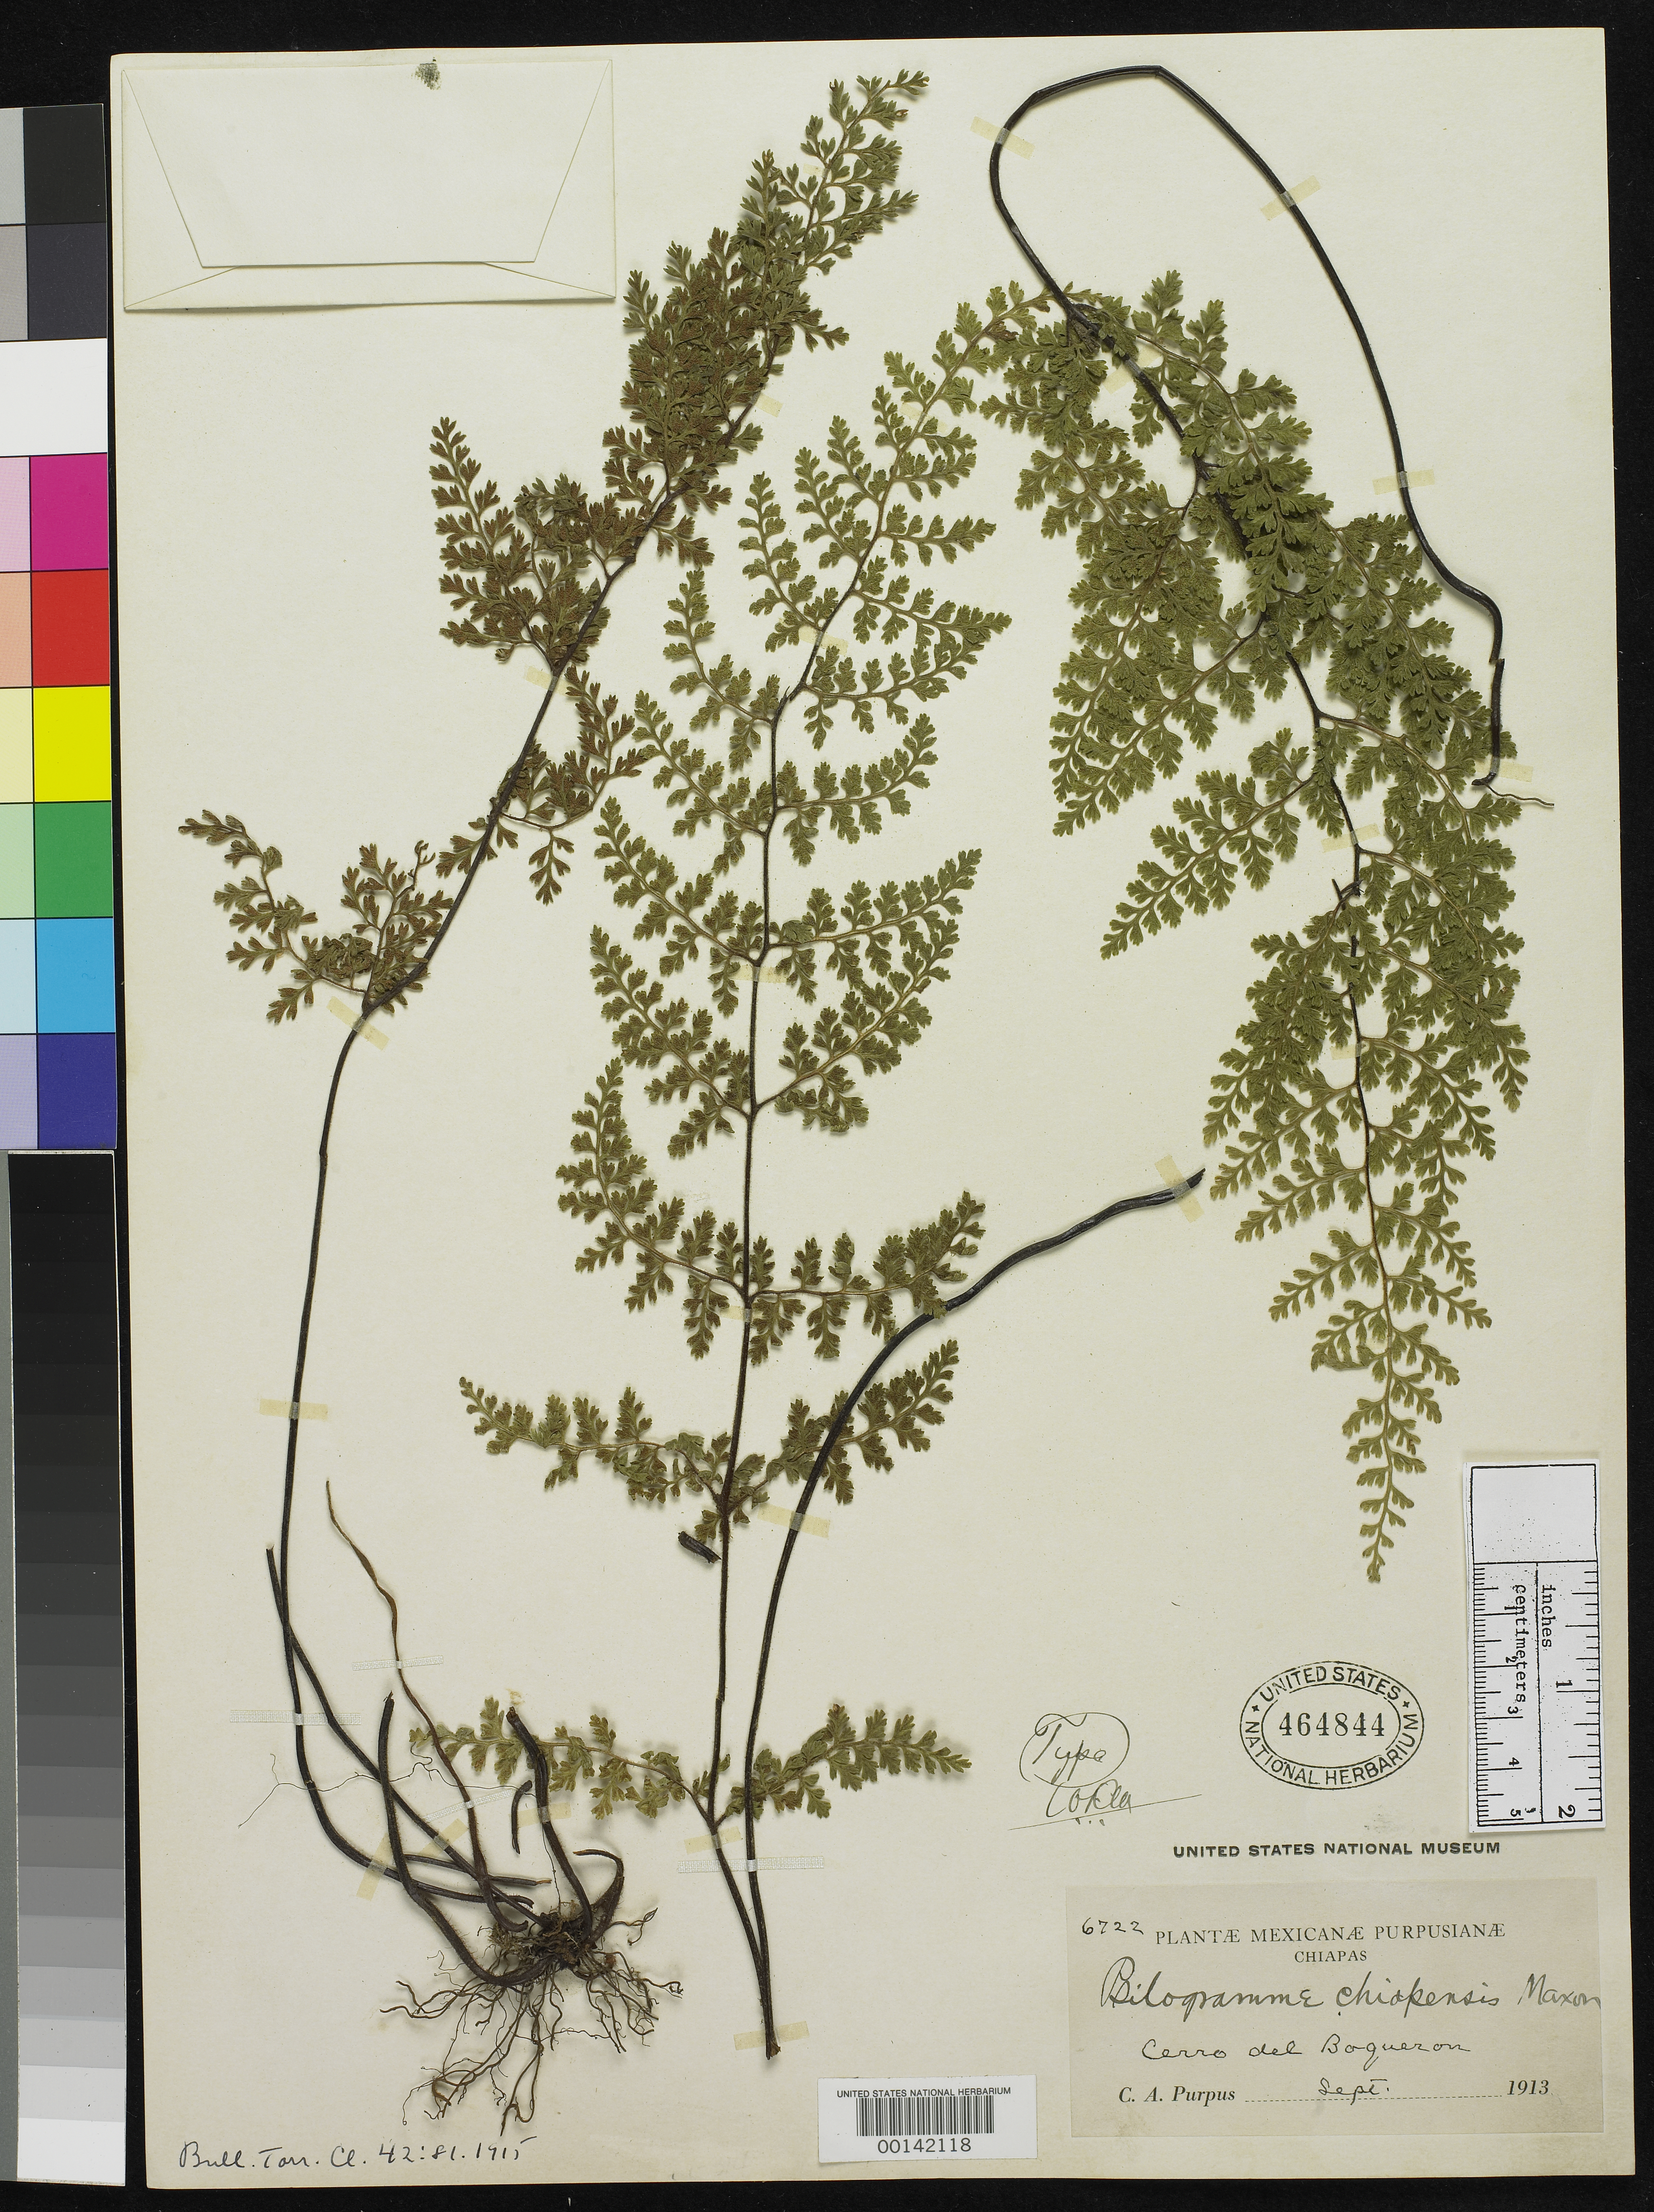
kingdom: Plantae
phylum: Tracheophyta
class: Polypodiopsida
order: Polypodiales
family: Pteridaceae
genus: Psilogramme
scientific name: Psilogramme chiapensis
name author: Maxon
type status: Holotype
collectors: C. A. Purpus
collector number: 6722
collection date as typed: Sep 1913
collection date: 1913-09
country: Mexico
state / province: Chiapas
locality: Cerro de Boqueron.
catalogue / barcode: US 464844